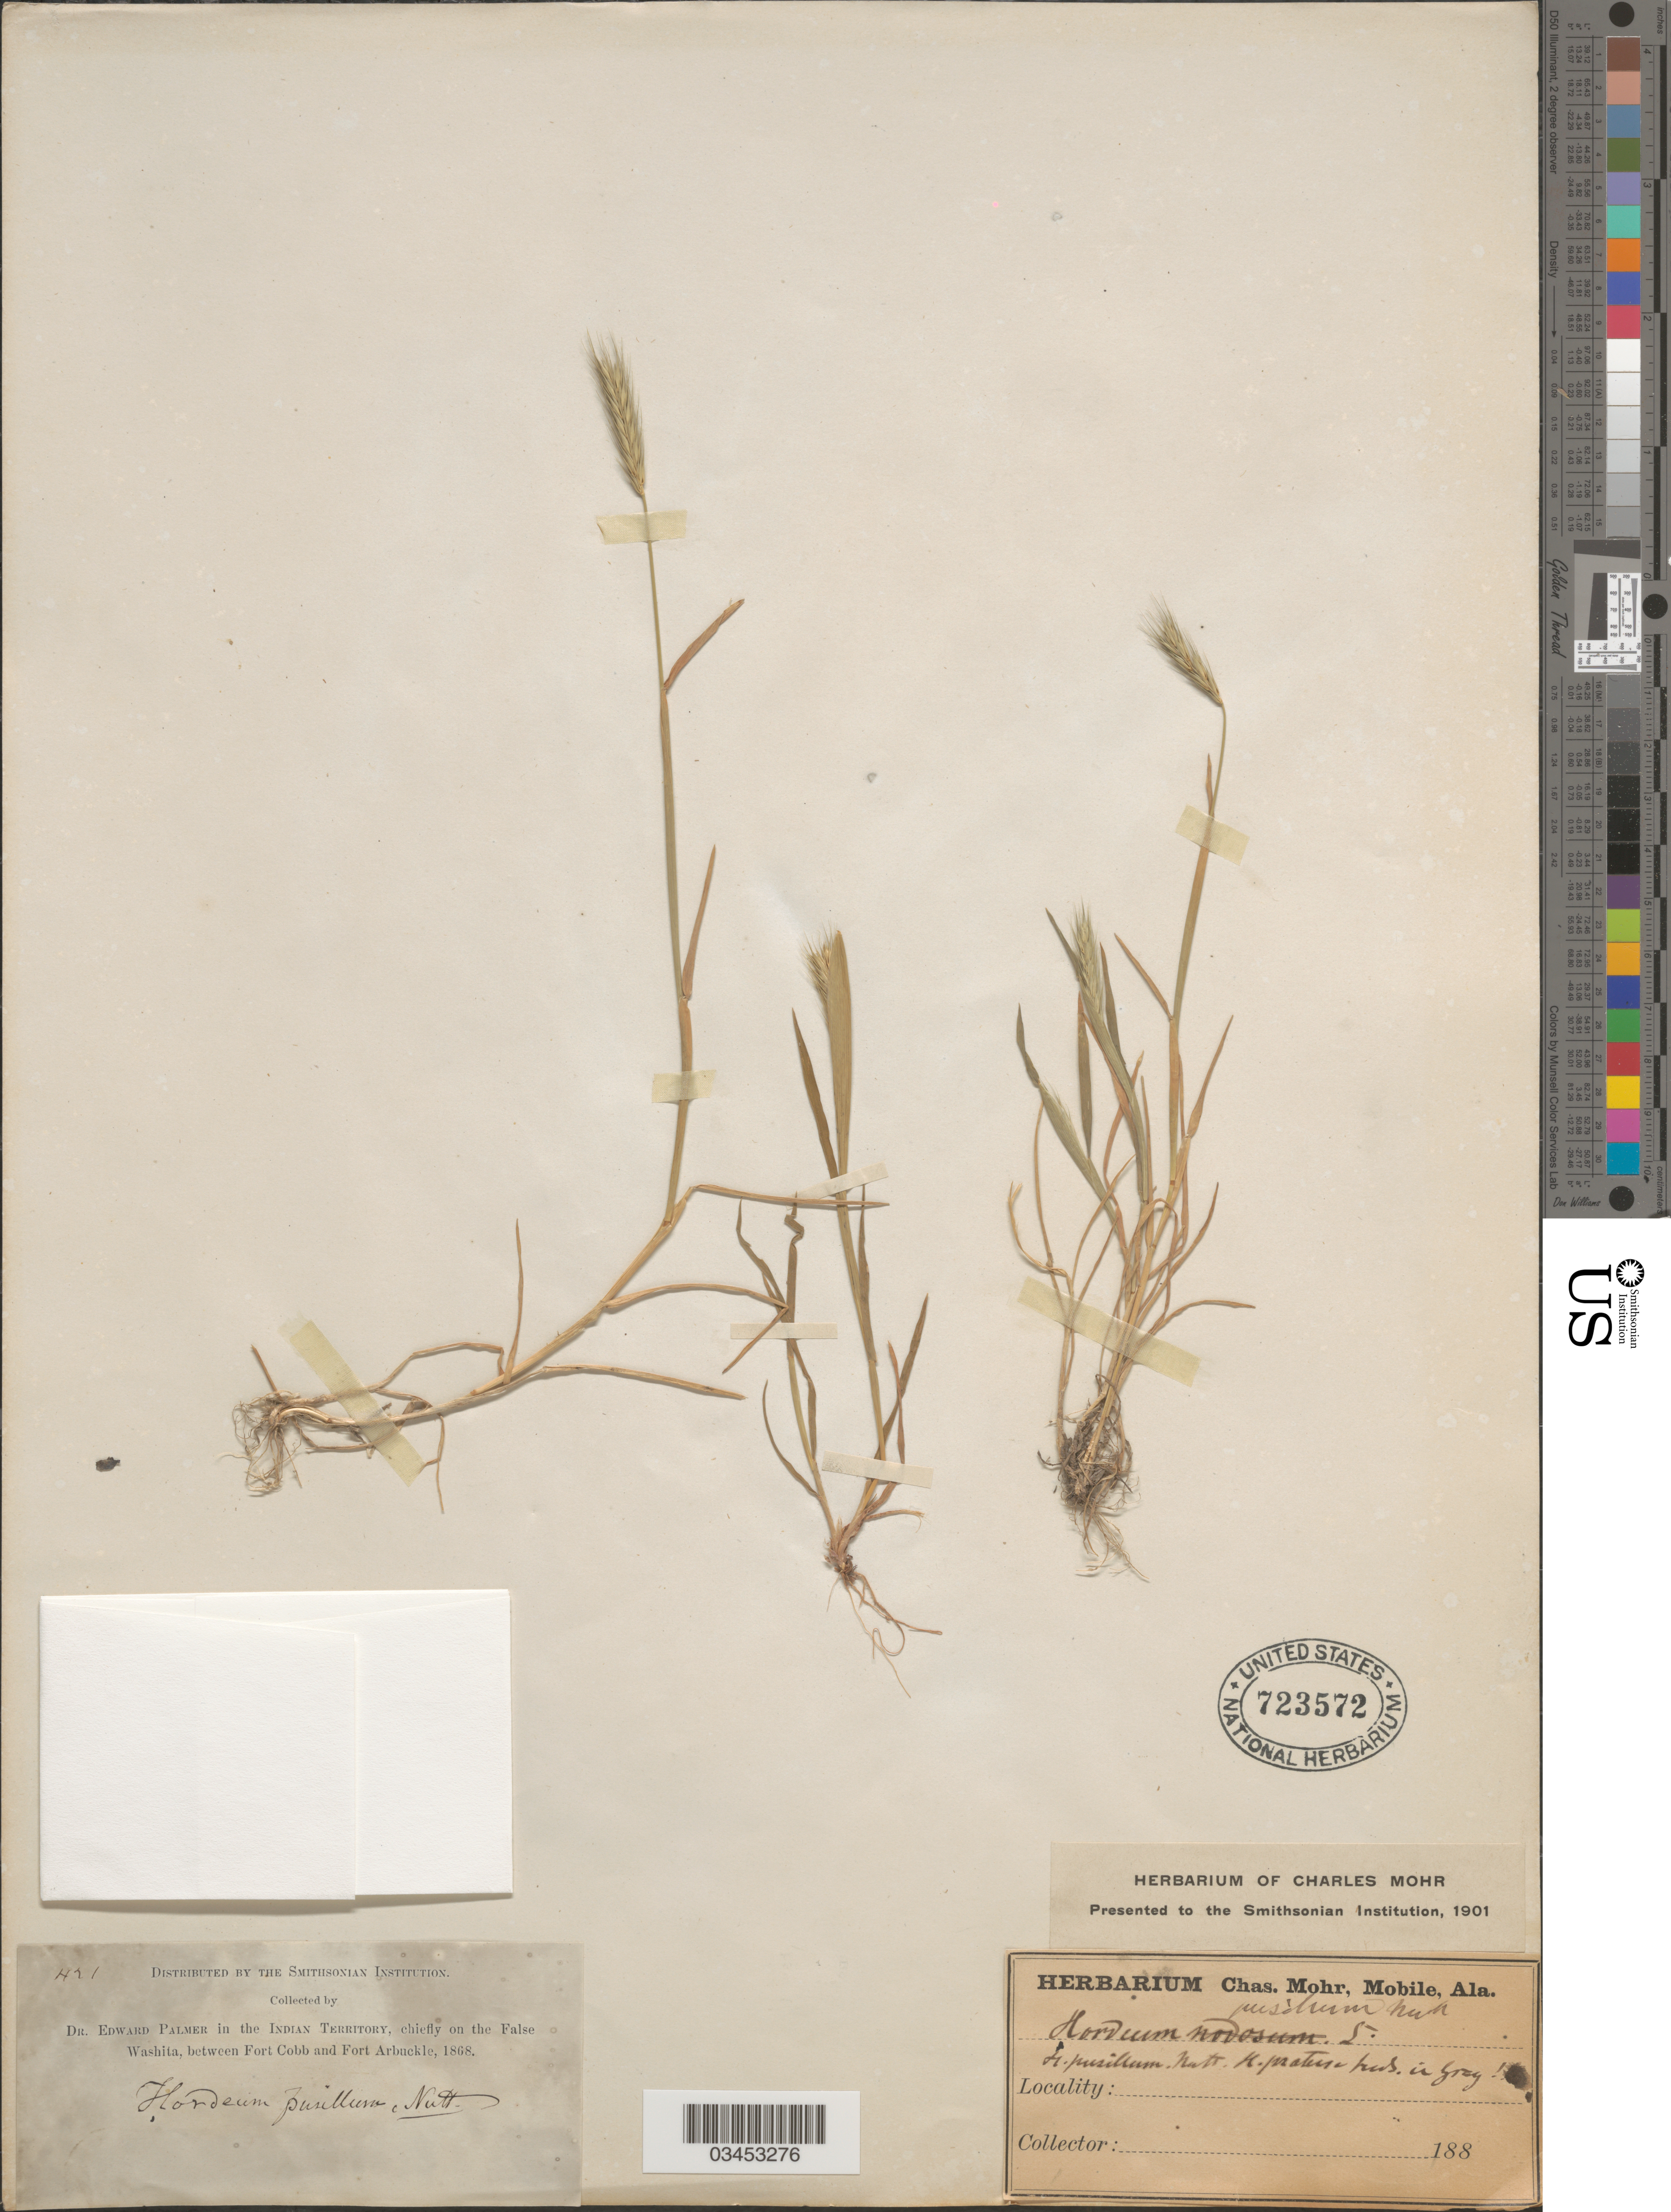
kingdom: Plantae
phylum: Tracheophyta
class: Liliopsida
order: Poales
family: Poaceae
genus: Hordeum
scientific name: Hordeum pusillum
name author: Nutt.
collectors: E. Palmer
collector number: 421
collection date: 1868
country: United States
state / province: Oklahoma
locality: In the Indian Territory, chiefly on the False Washita, between Fort Cobb and Fort Arbuckle.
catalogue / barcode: US 723572